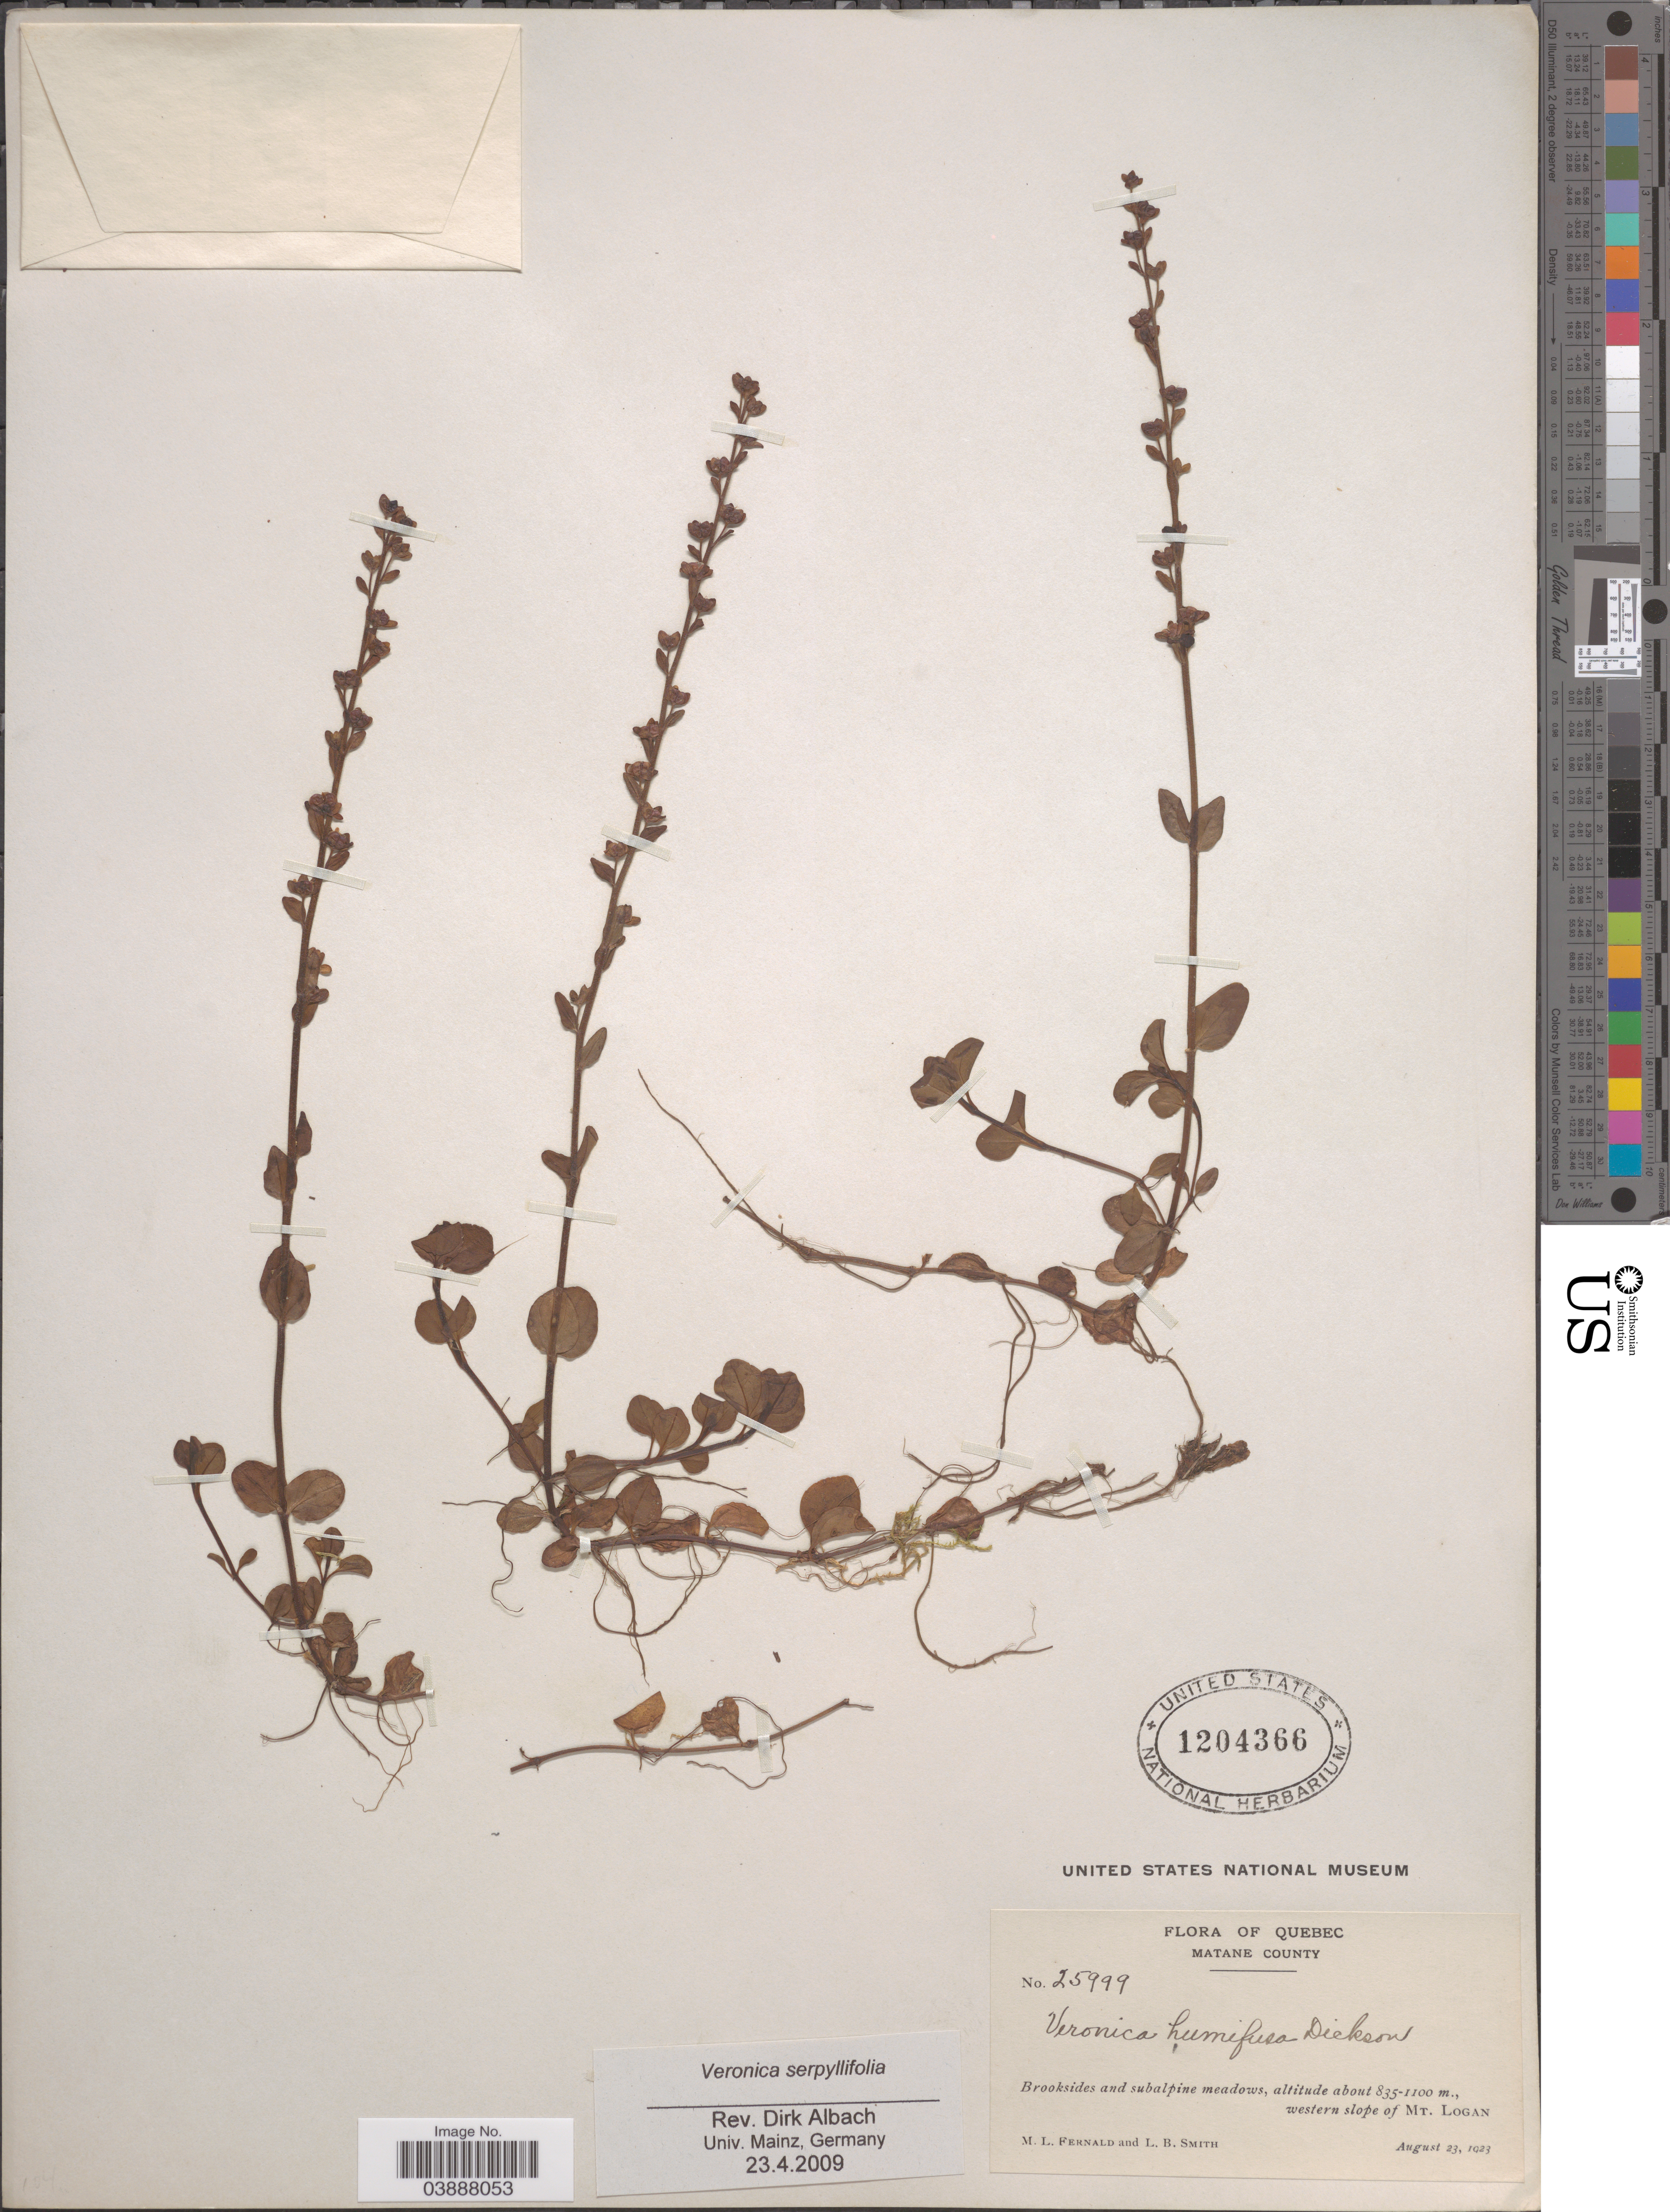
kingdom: Plantae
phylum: Tracheophyta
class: Magnoliopsida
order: Lamiales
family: Plantaginaceae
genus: Veronica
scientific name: Veronica serpyllifolia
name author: L.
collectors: M. L. Fernald & L. Smith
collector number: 25999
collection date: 1923-08-23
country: Canada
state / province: Quebec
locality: Matane County. Brooksides and subalpine meadows, Western slope of Mt. Logan.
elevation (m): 835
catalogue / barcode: US 1204366